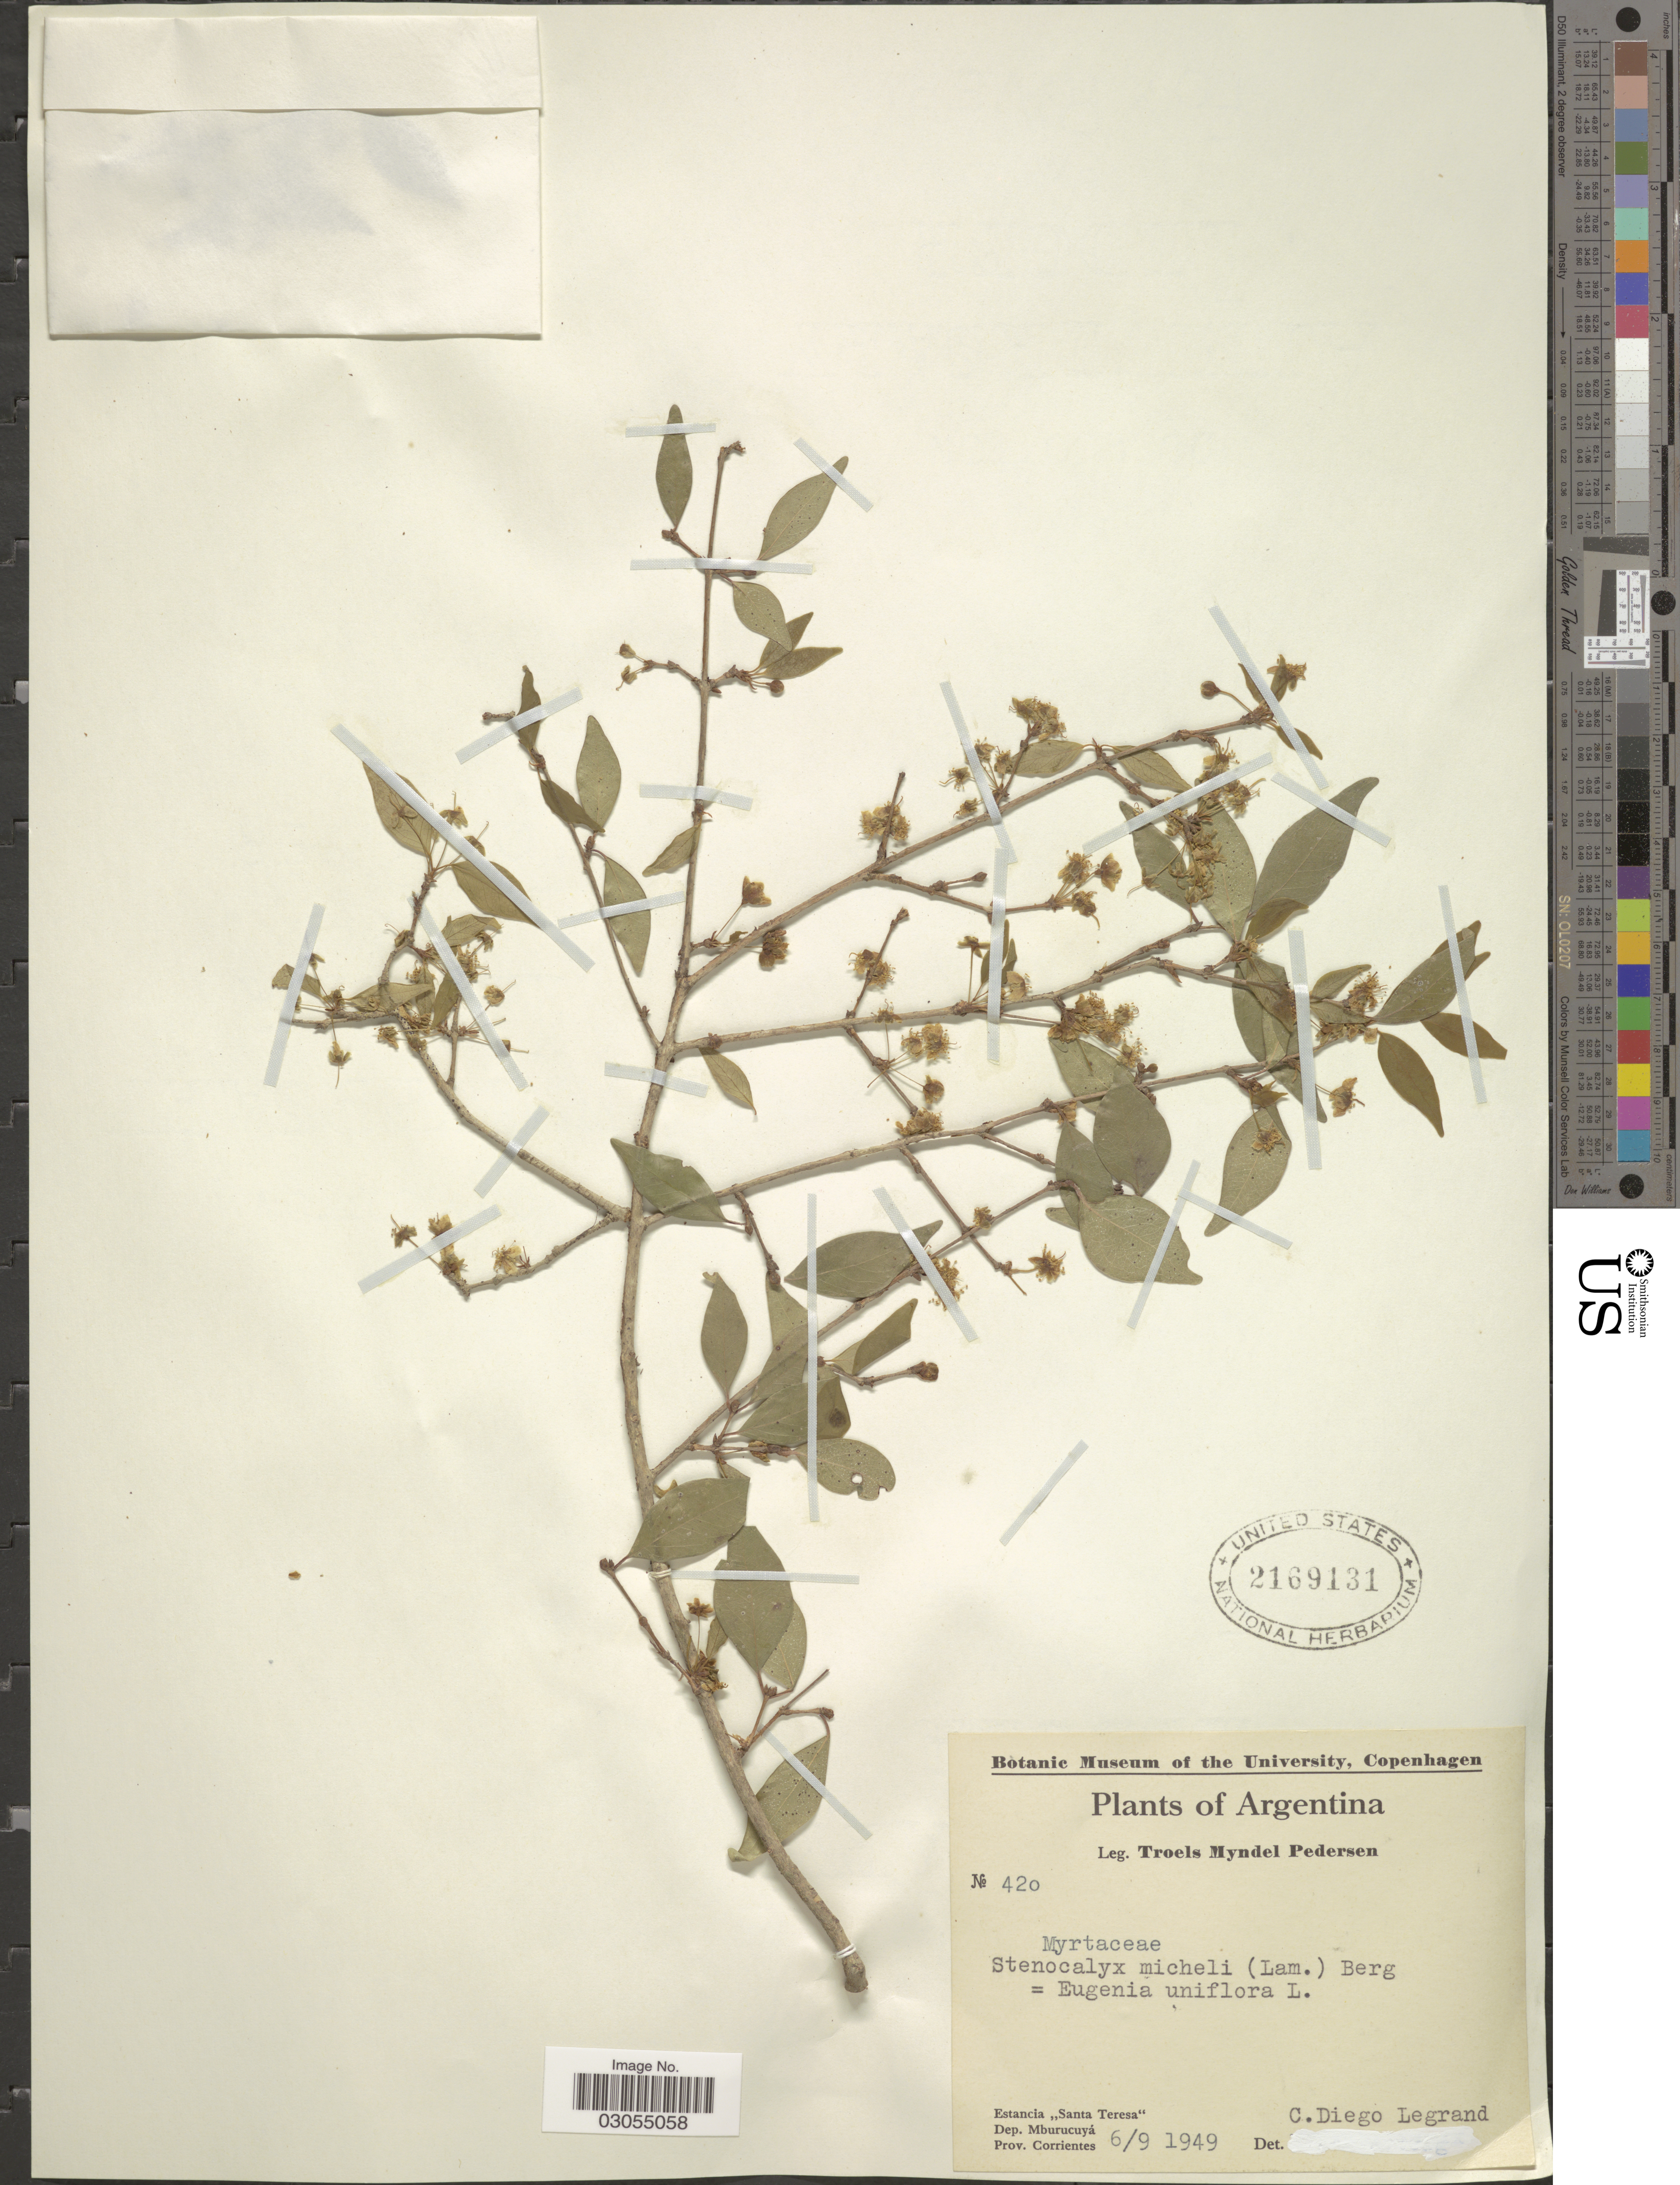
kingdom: Plantae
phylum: Tracheophyta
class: Magnoliopsida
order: Myrtales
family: Myrtaceae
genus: Eugenia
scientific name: Eugenia uniflora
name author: L.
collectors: T. Pederson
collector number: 420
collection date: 1949-09-06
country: Argentina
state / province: Corrientes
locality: Estancia "Santa Teresa", Dep. Mburucuyá.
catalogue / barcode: US 2169131